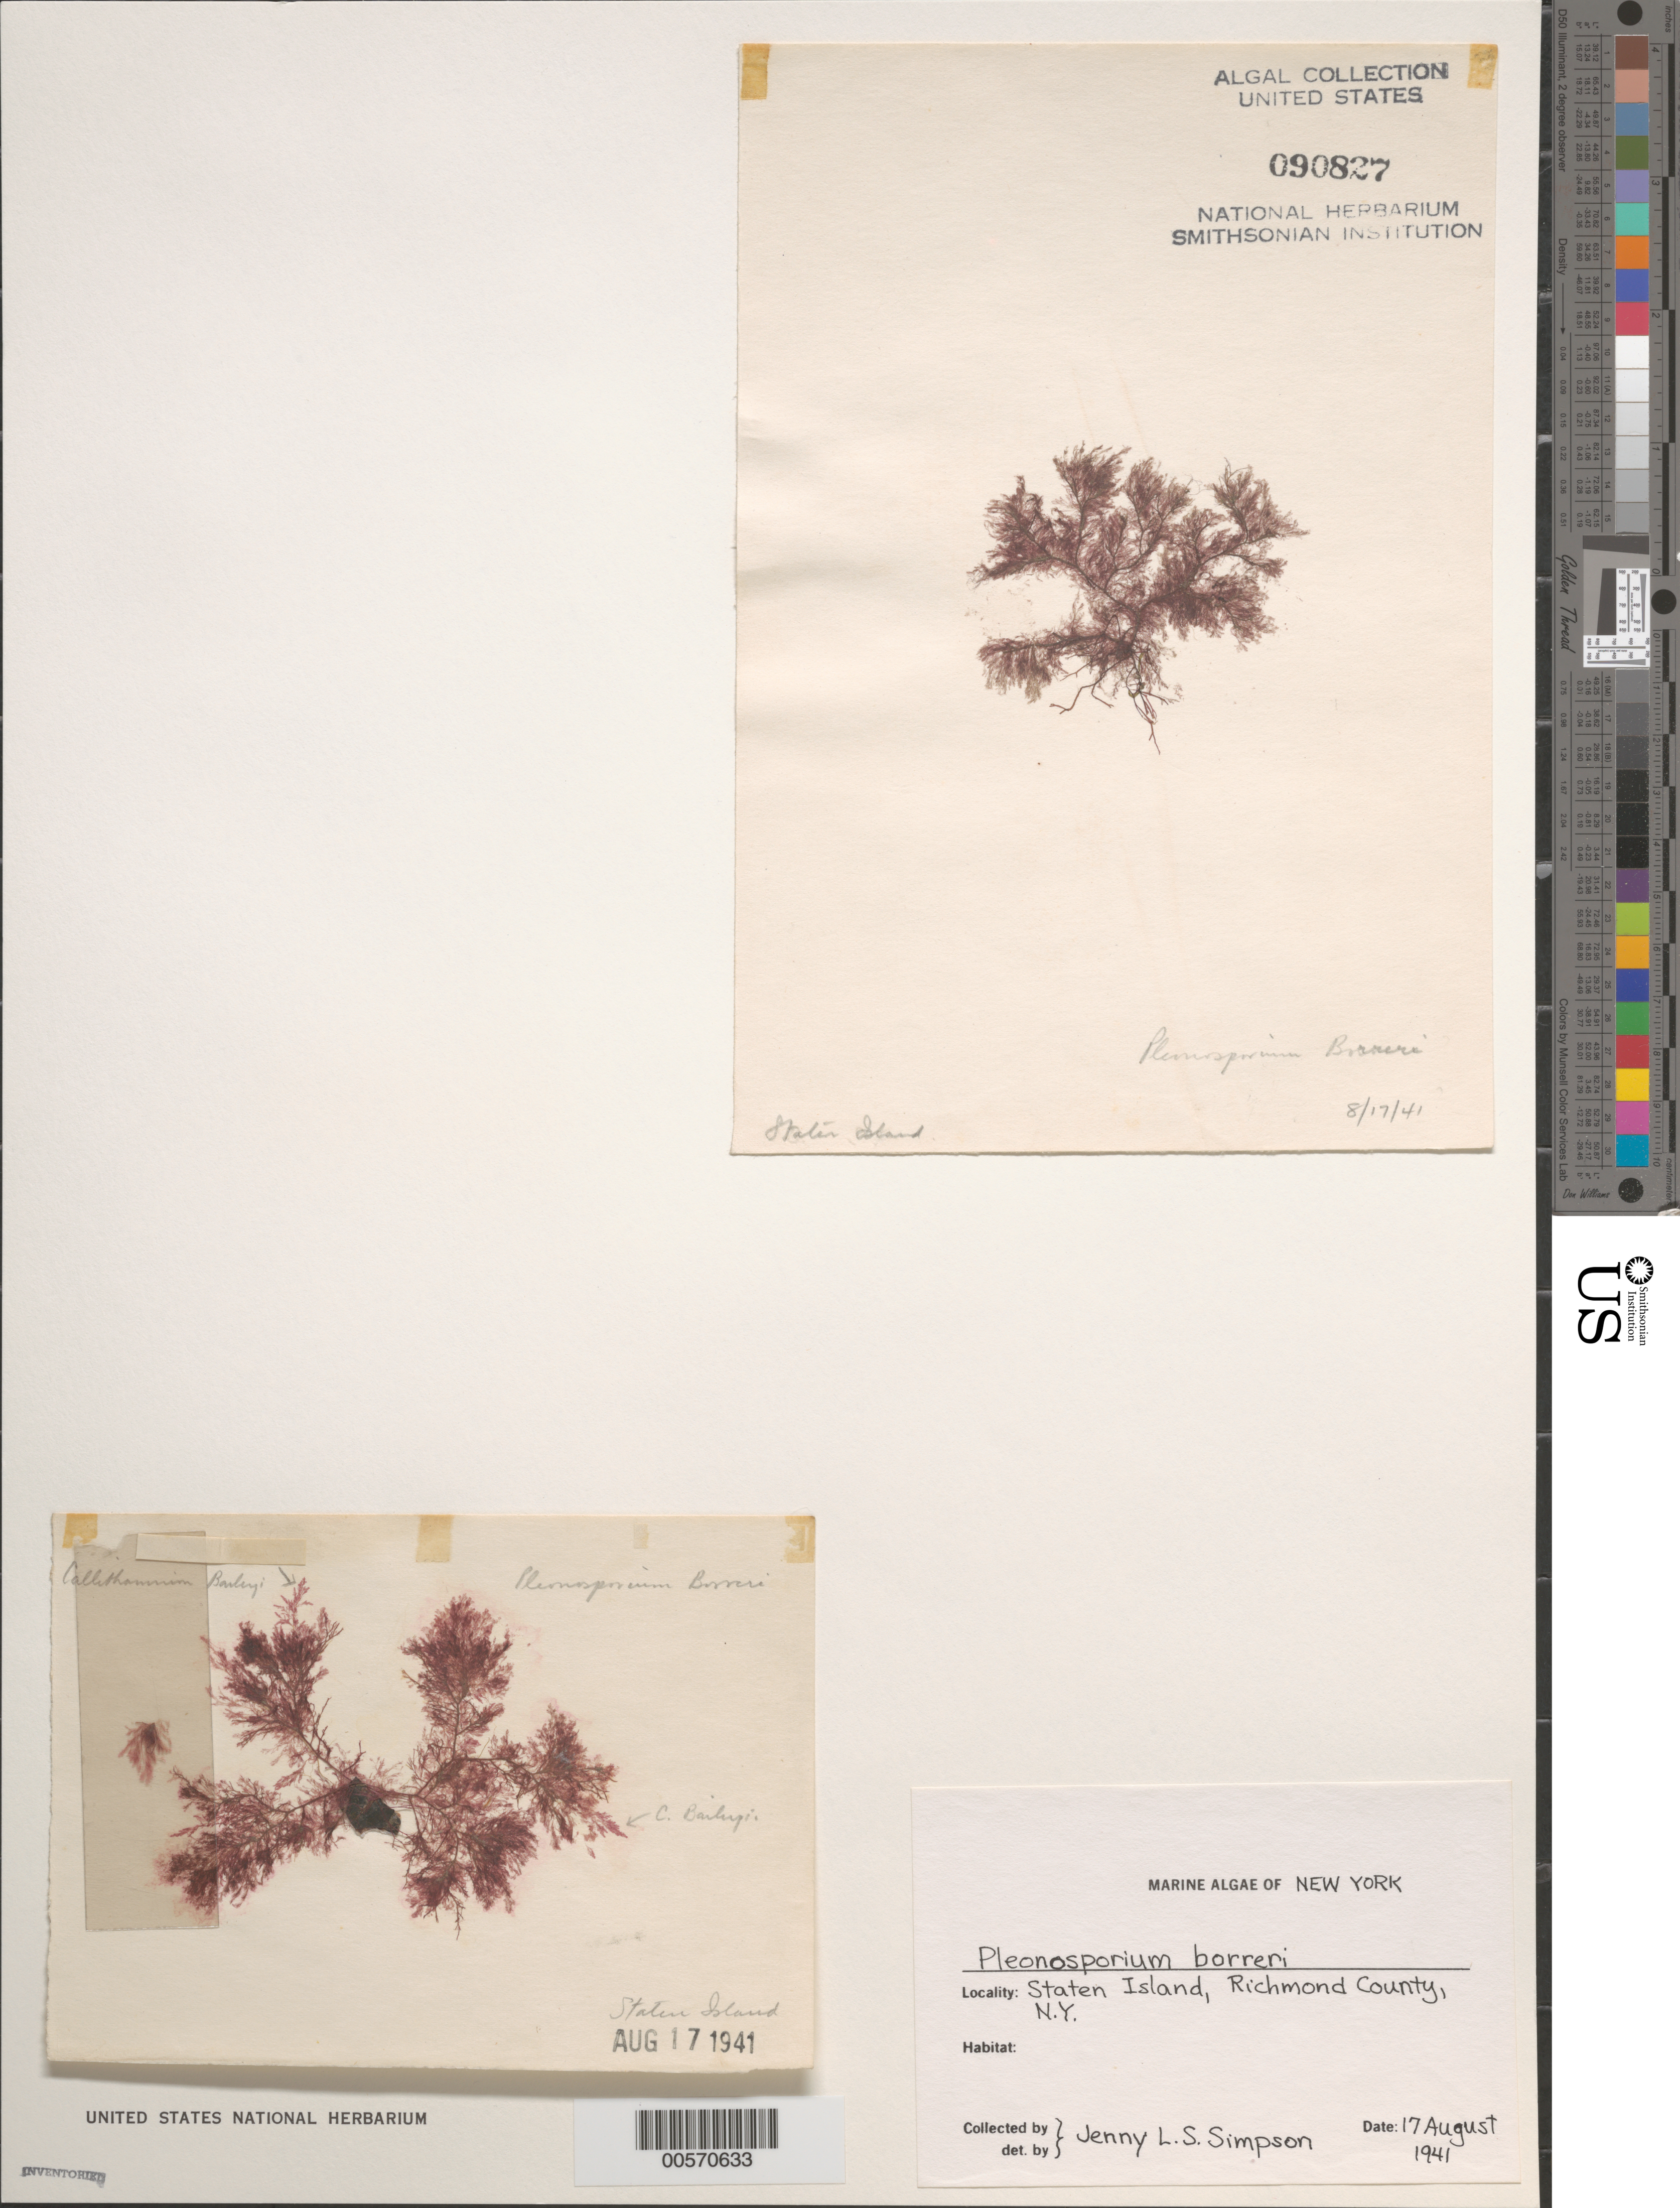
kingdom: Plantae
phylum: Rhodophyta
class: Florideophyceae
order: Ceramiales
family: Wrangeliaceae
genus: Pleonosporium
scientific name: Pleonosporium borreri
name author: (Sm.) Näg.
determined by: Simpson, J. L. S.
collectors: J. Simpson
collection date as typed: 17 Aug 1941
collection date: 1941-08-17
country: United States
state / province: New York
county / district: Richmond County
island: Staten Island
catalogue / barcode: US 90827